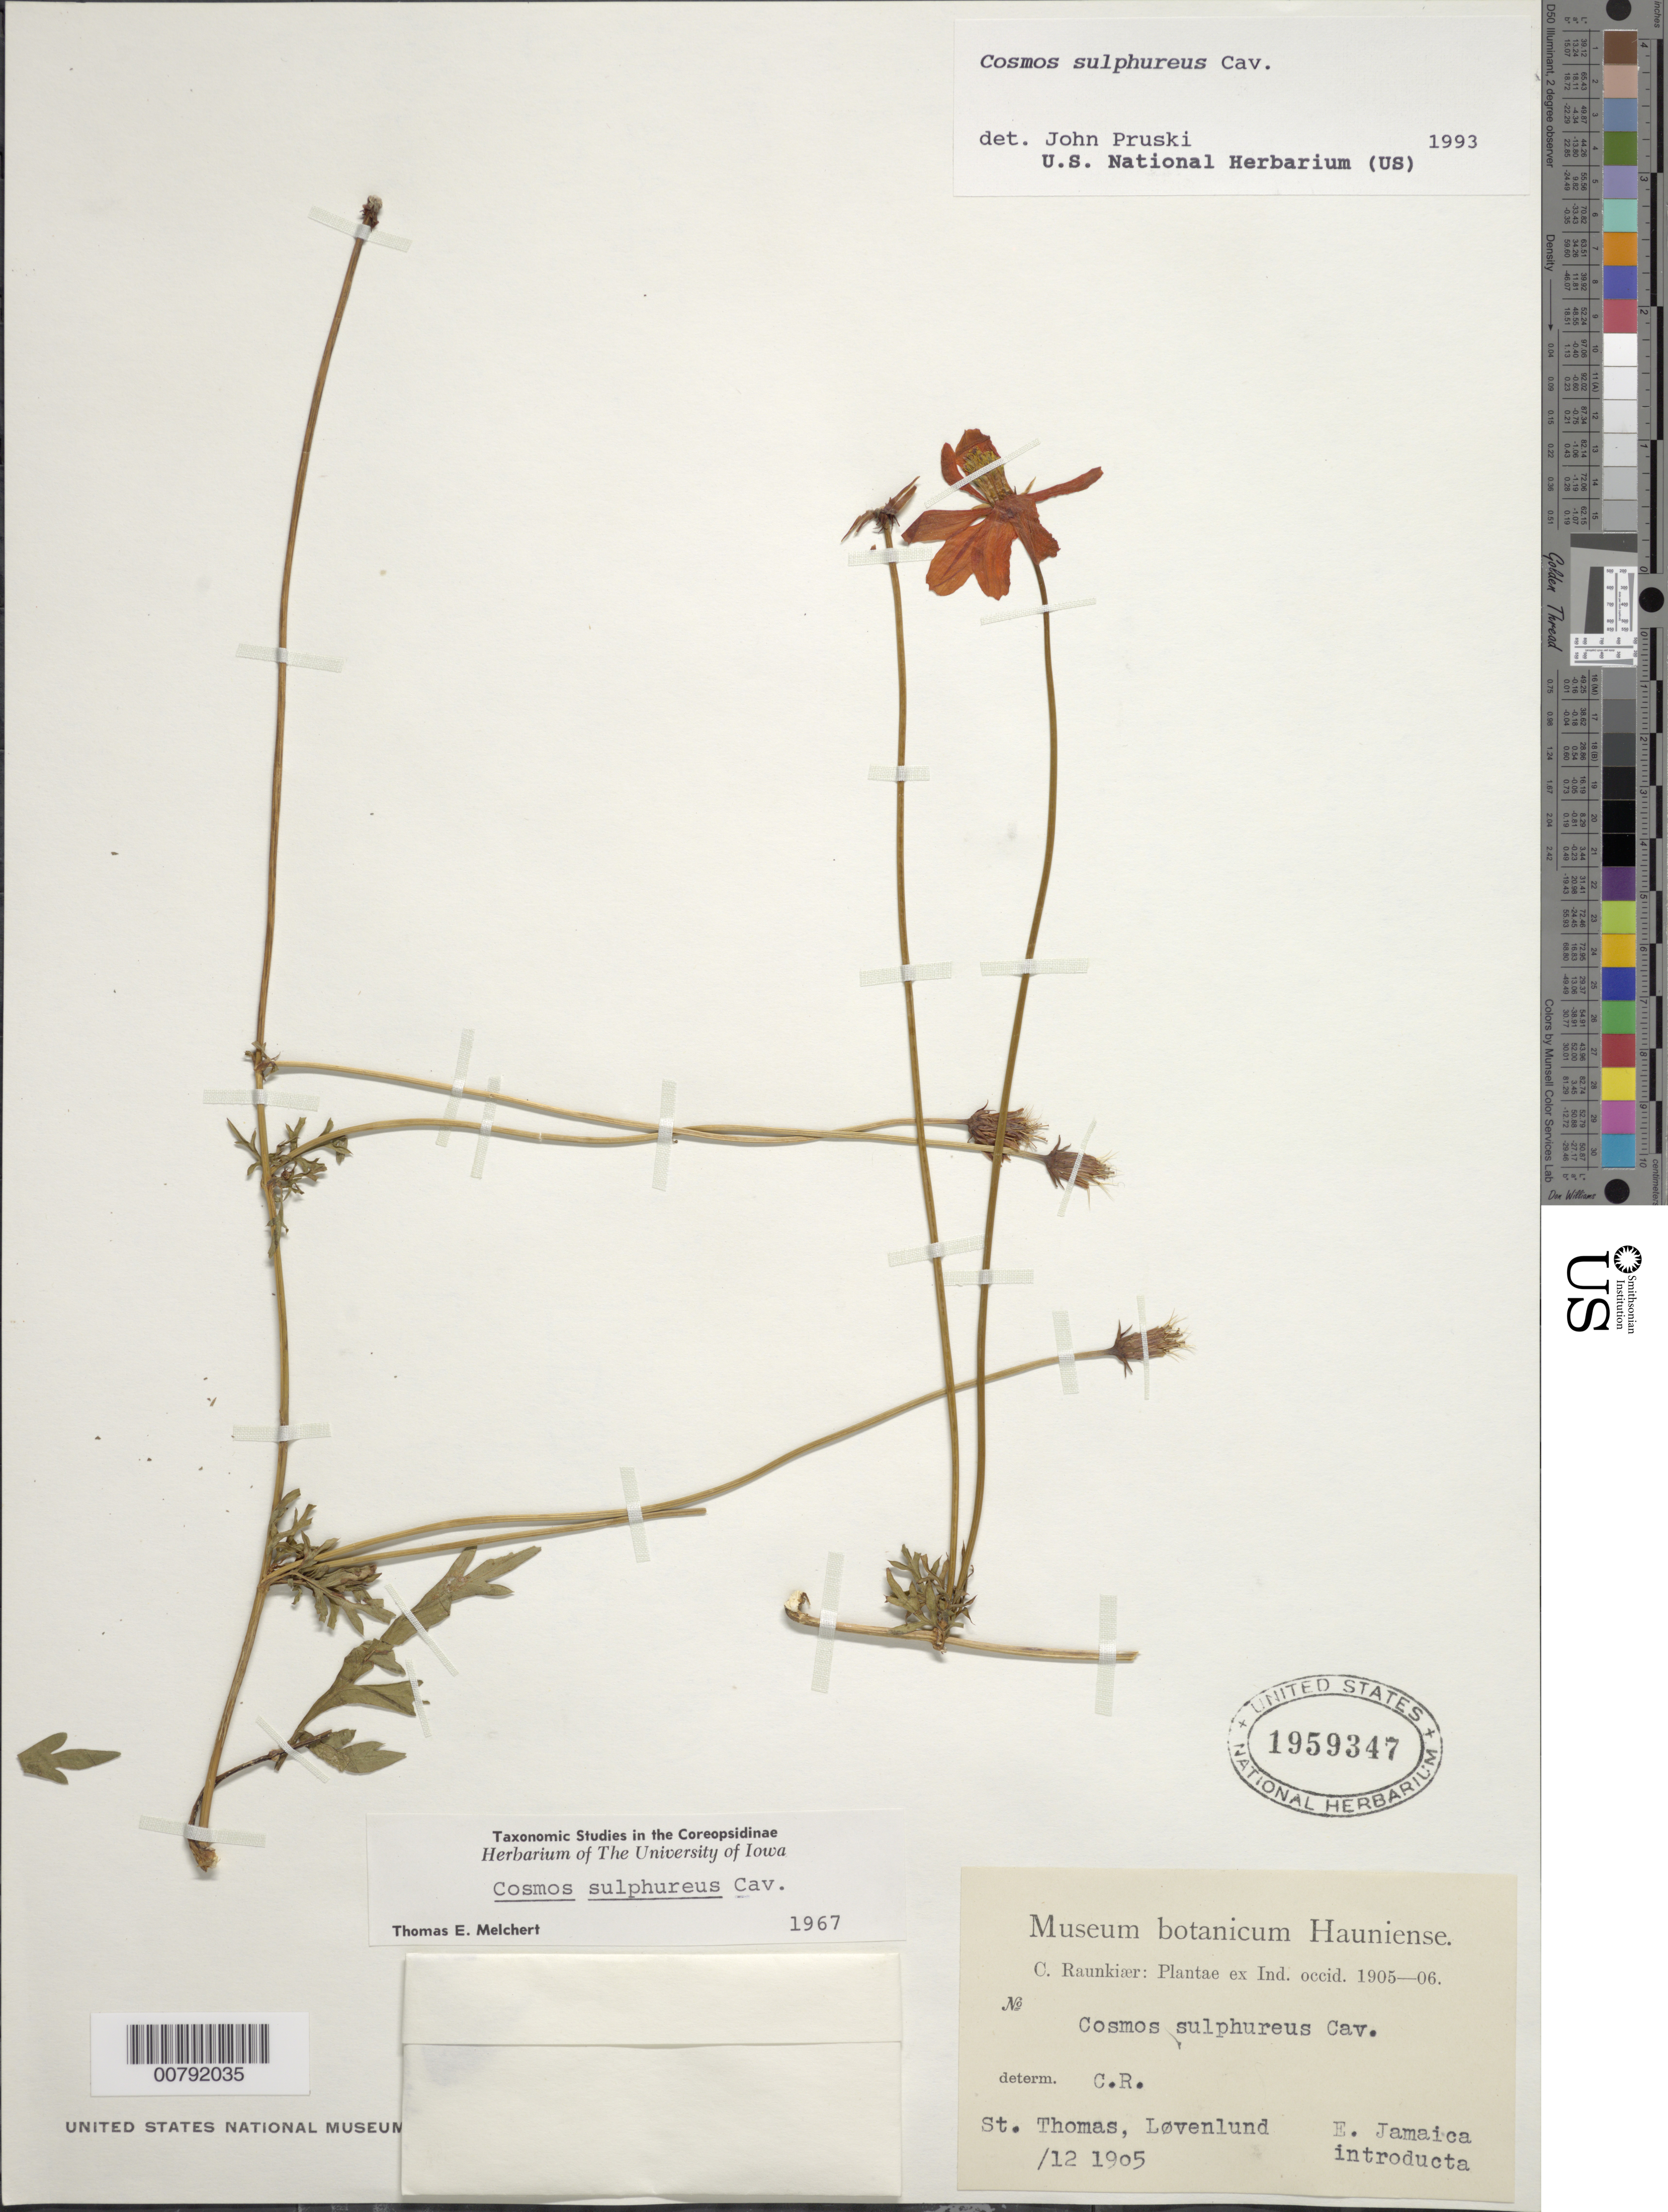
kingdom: Plantae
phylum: Tracheophyta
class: Magnoliopsida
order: Asterales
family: Asteraceae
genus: Cosmos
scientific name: Cosmos sulphureus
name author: Cav.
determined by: Pruski, J. F.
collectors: C. Raunkiær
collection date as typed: Dec 1905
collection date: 1905-12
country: U.S. Virgin Islands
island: St. Thomas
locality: St. Thomas, Lovenlund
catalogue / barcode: US 1959347